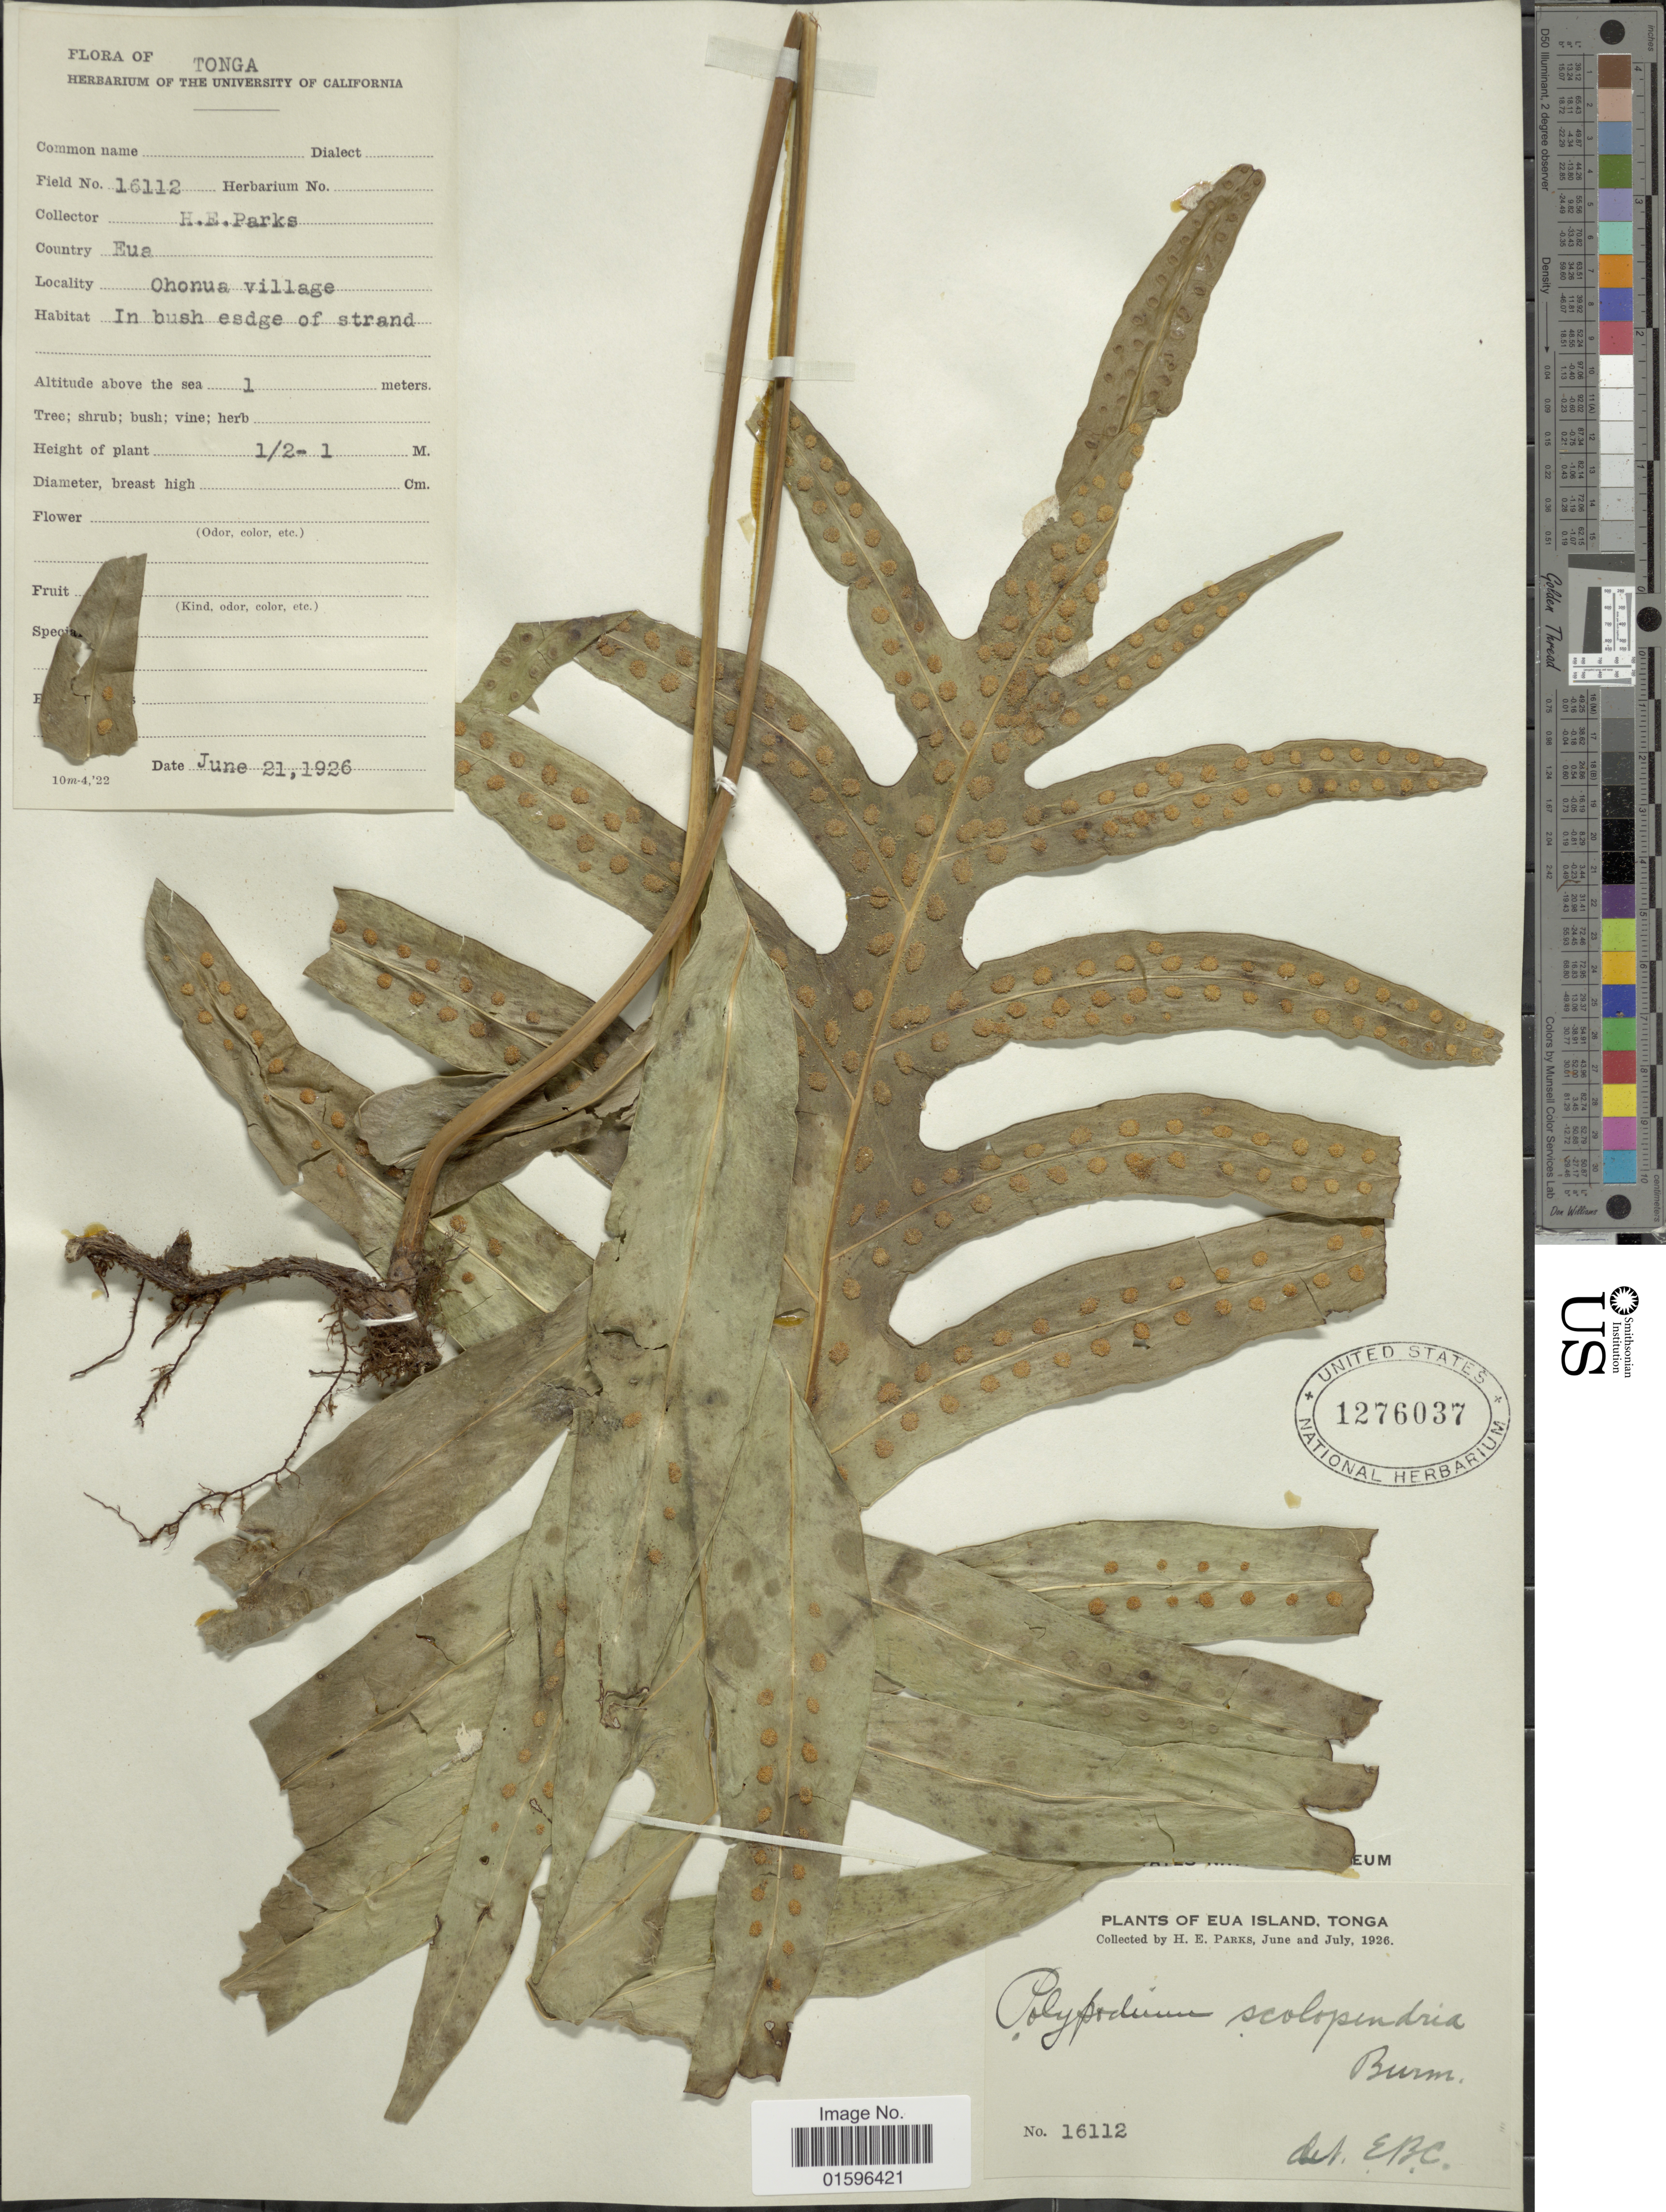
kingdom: Plantae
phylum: Tracheophyta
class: Polypodiopsida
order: Polypodiales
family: Polypodiaceae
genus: Polypodium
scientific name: Polypodium scolopendria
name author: Burm. f.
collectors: H. E. Parks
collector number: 16112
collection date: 1926-06-21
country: Tonga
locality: Eua Island, Tonga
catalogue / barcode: US 1276037